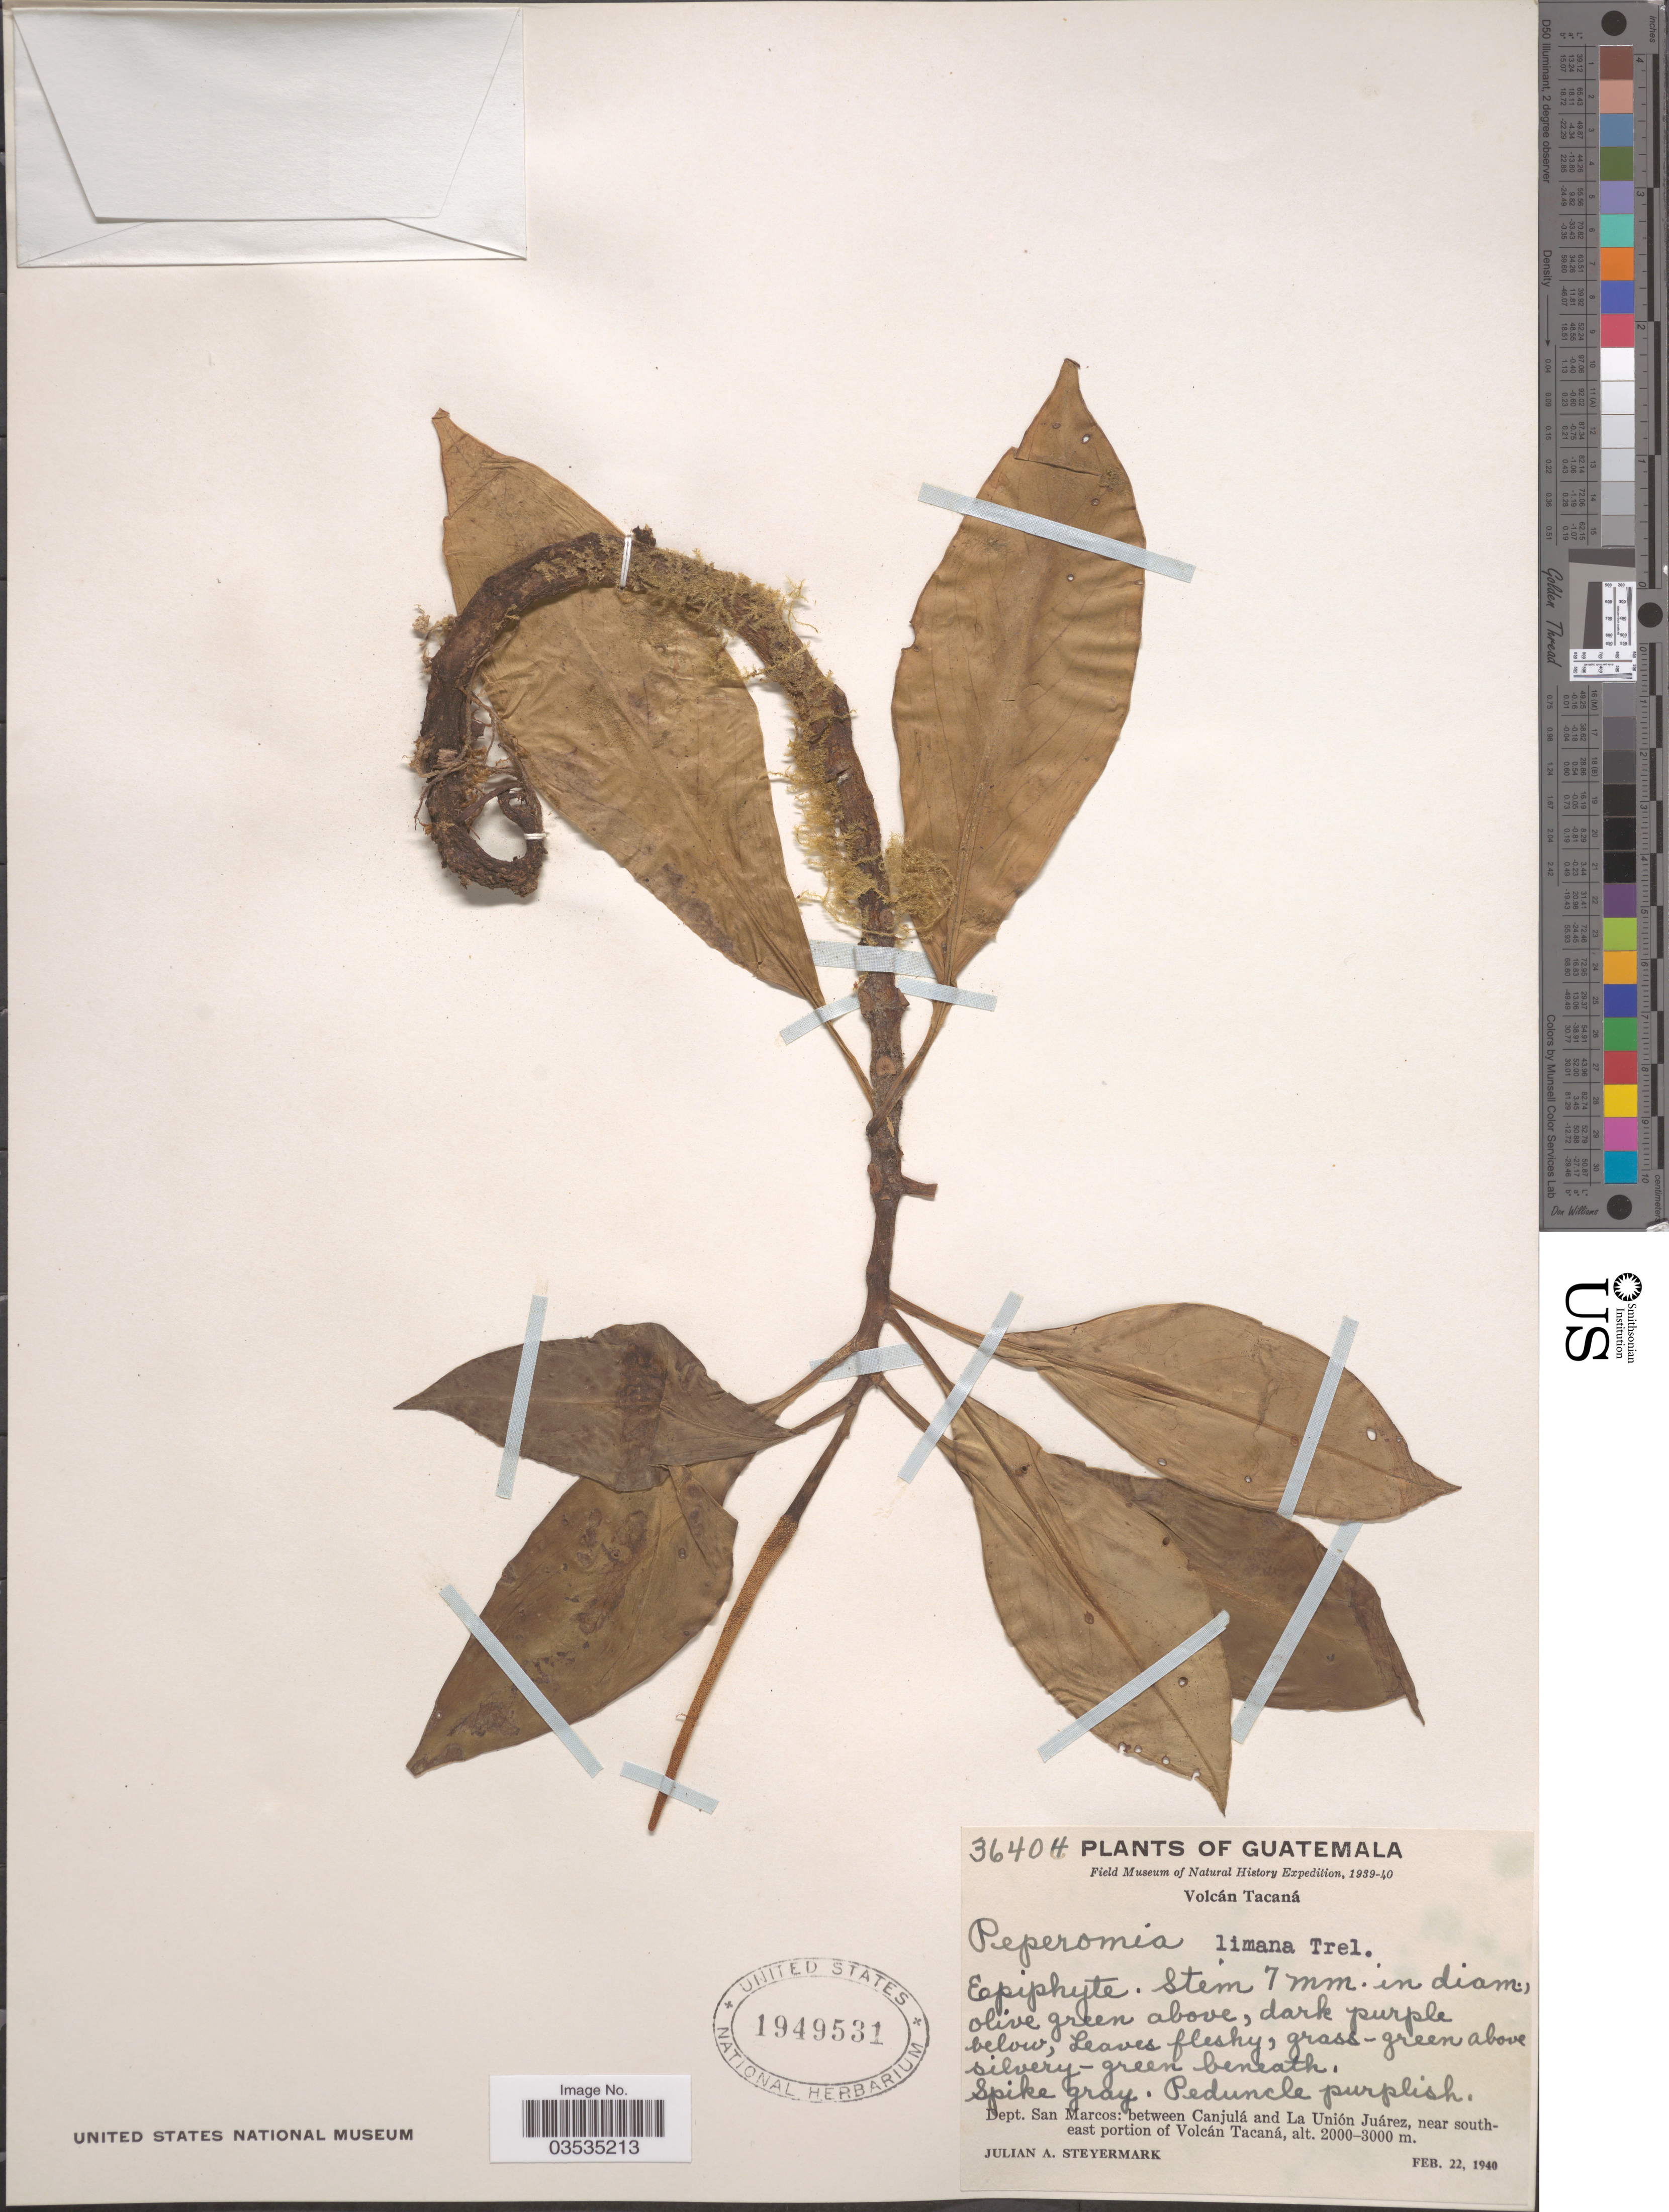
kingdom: Plantae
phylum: Tracheophyta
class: Magnoliopsida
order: Piperales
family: Piperaceae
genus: Peperomia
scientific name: Peperomia calimana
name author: Trel. & Yunck.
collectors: J. Steyermark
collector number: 36404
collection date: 1940-02-22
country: Guatemala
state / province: San Marcos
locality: Volcán Tacaná. Dept. San Marcos: between Canjulá and La Unión Juárez, near southeast portion of Volcán Tacaná.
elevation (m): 2000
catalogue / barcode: US 1949531